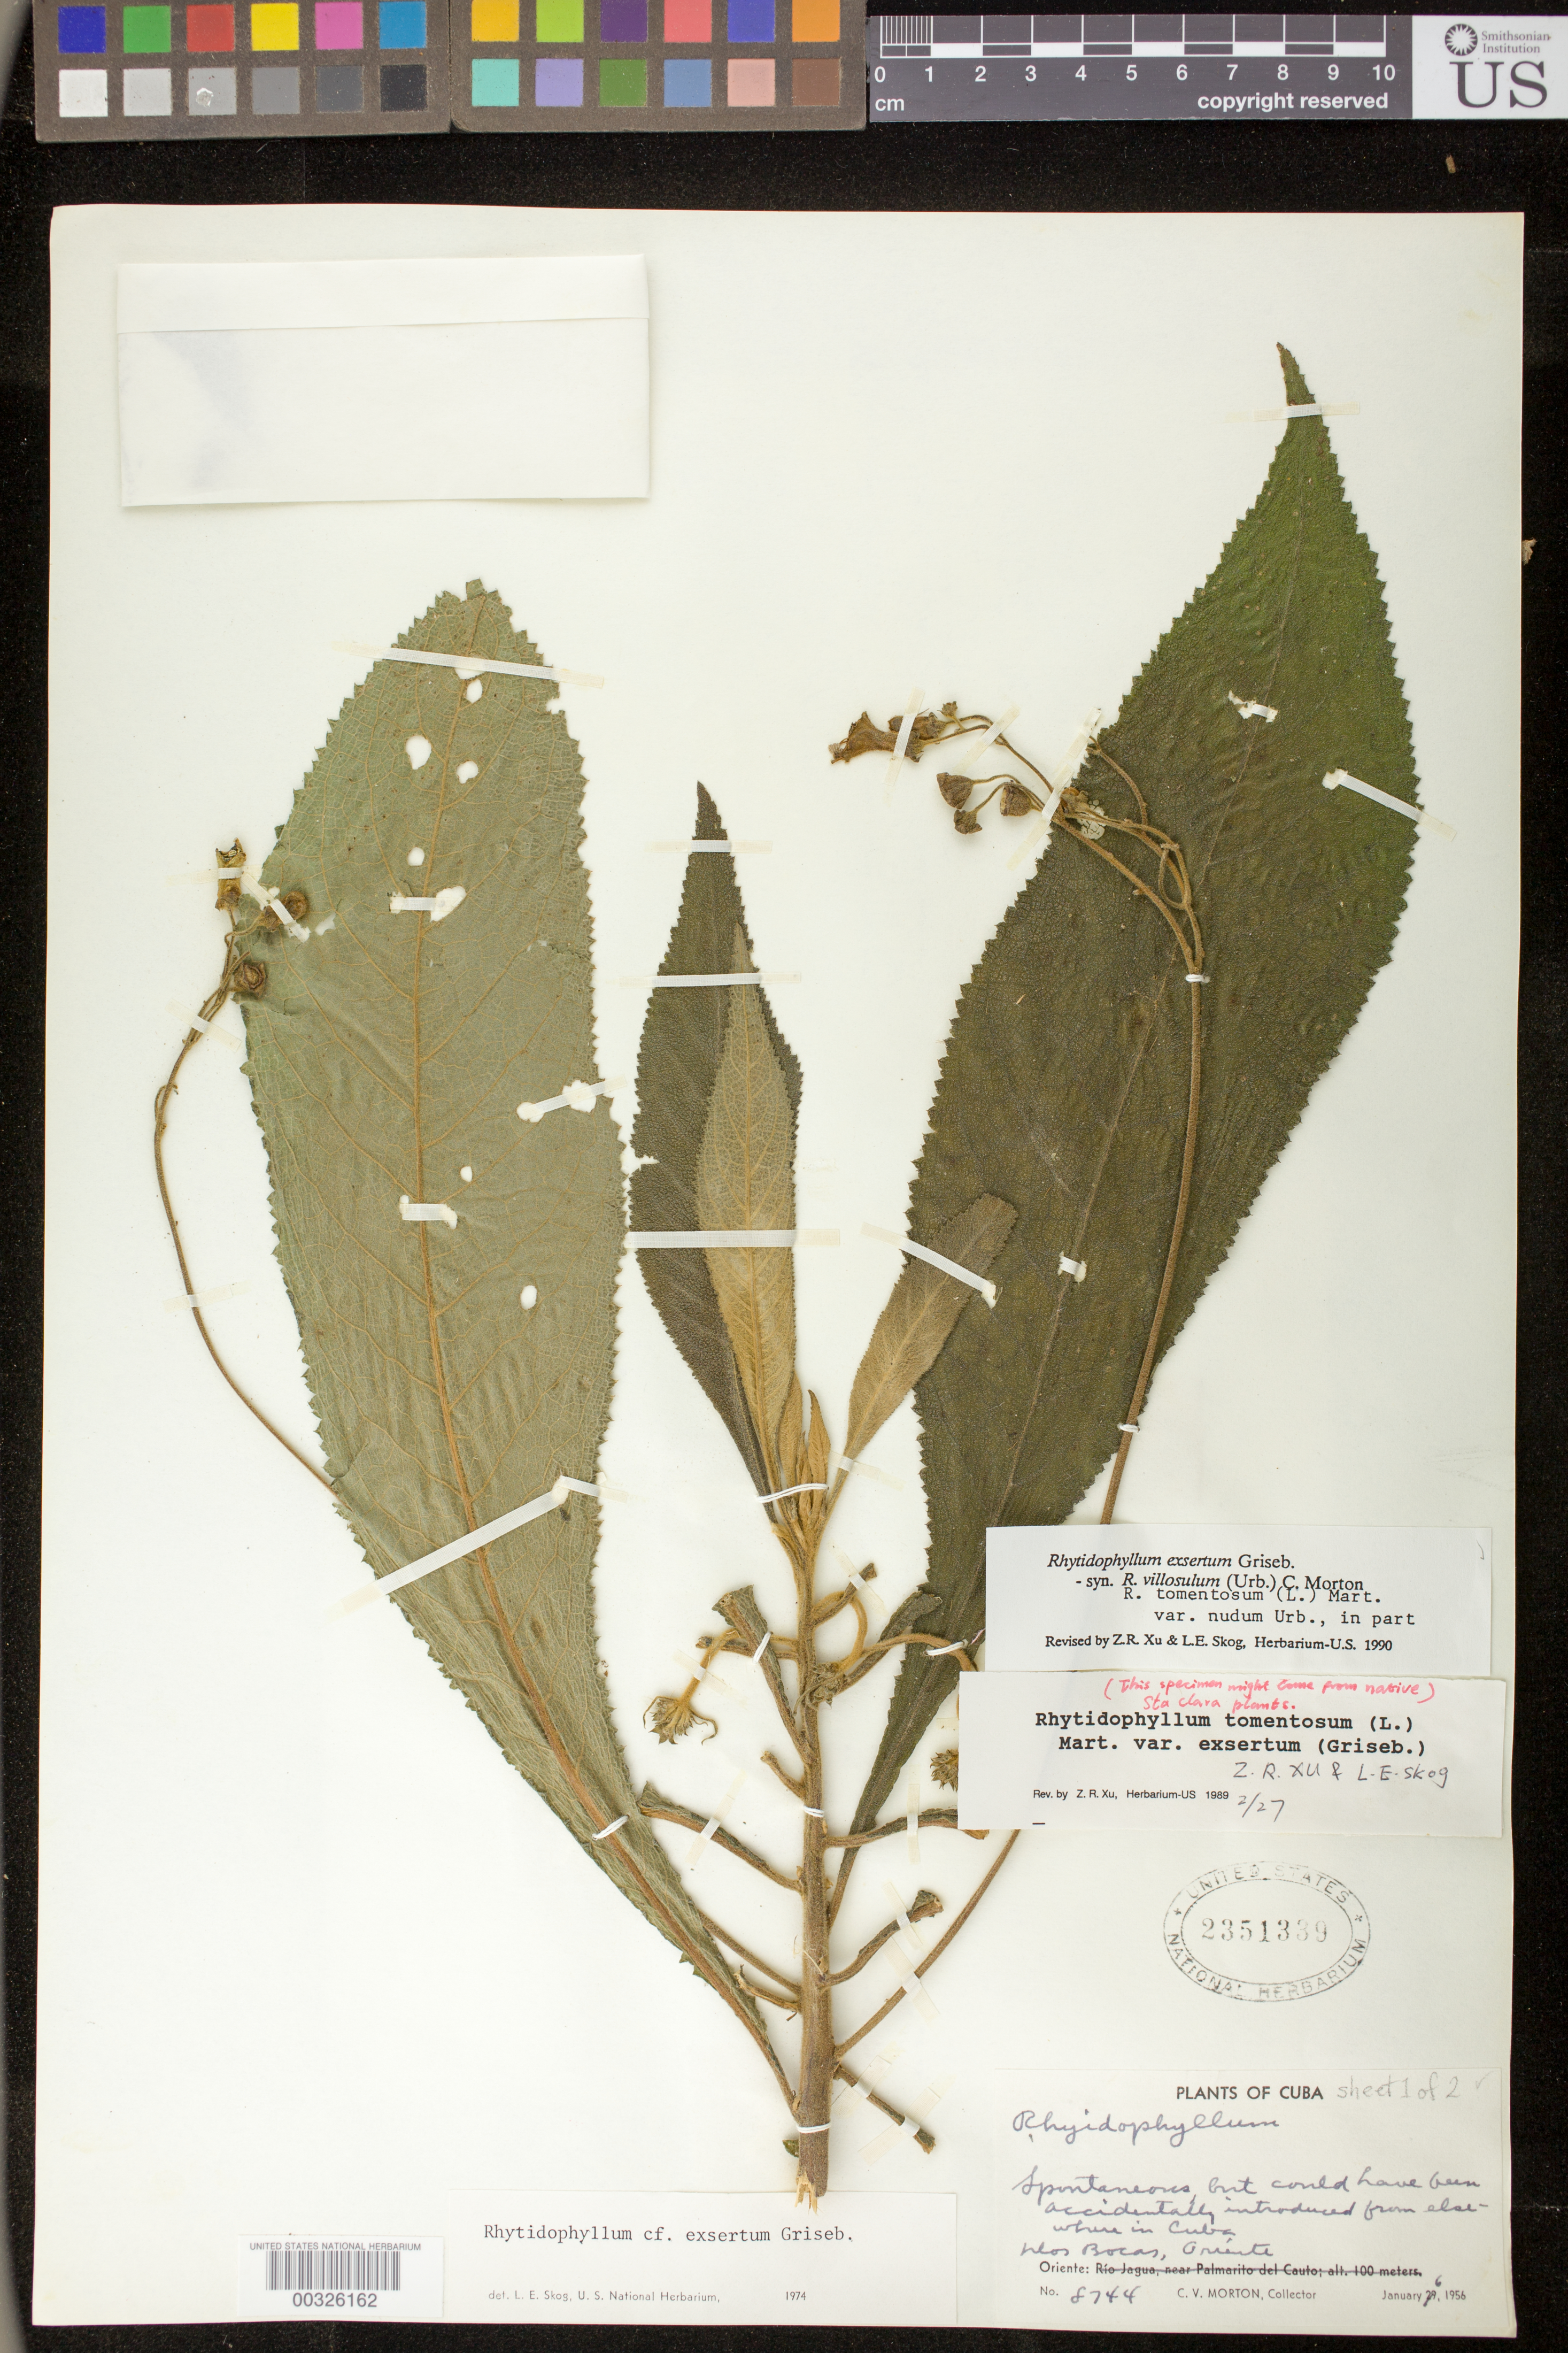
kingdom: Plantae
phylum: Tracheophyta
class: Magnoliopsida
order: Lamiales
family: Gesneriaceae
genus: Rhytidophyllum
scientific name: Rhytidophyllum exsertum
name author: Griseb.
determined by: Skog, Laurence E.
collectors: C. V. Morton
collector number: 8744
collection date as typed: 06 Jan 1956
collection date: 1956-01-06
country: Cuba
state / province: Oriente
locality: Dos Bocas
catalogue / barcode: US 2351339